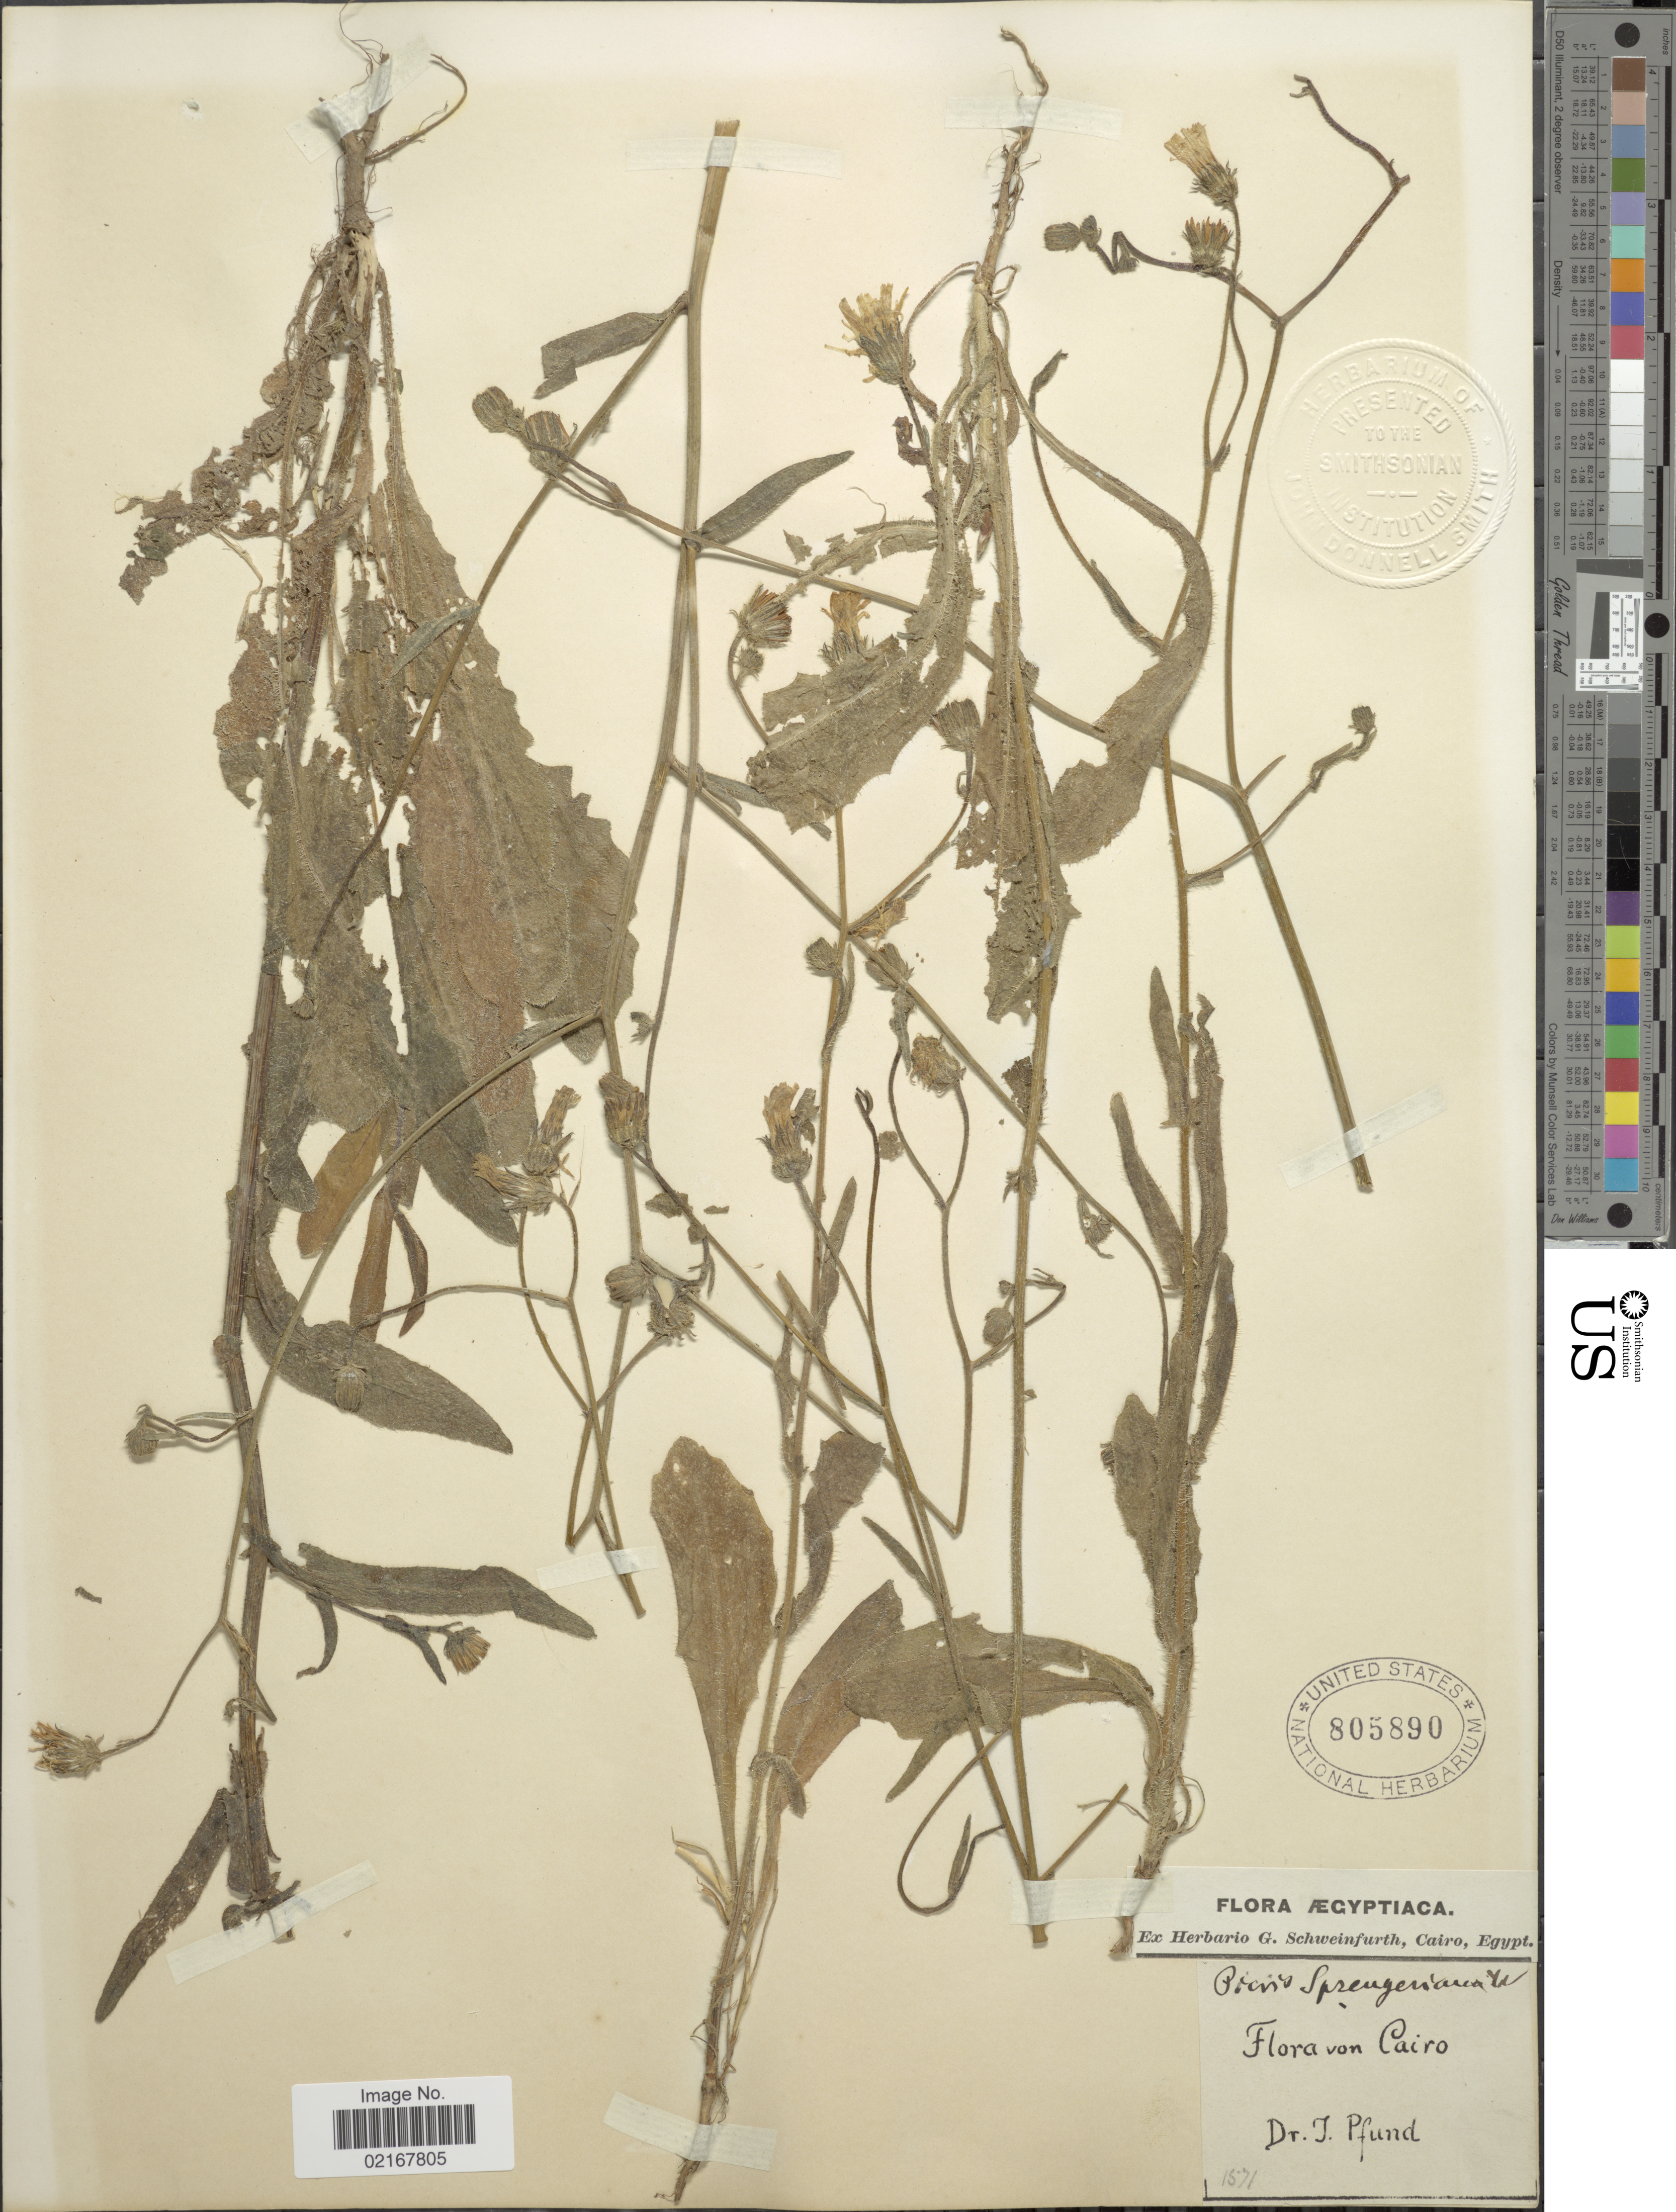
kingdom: Plantae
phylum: Tracheophyta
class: Magnoliopsida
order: Asterales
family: Asteraceae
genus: Crepis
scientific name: Crepis sprengeriana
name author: (L.) All.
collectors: -. Pfund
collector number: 1571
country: Egypt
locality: Cairo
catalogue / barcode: US 805890